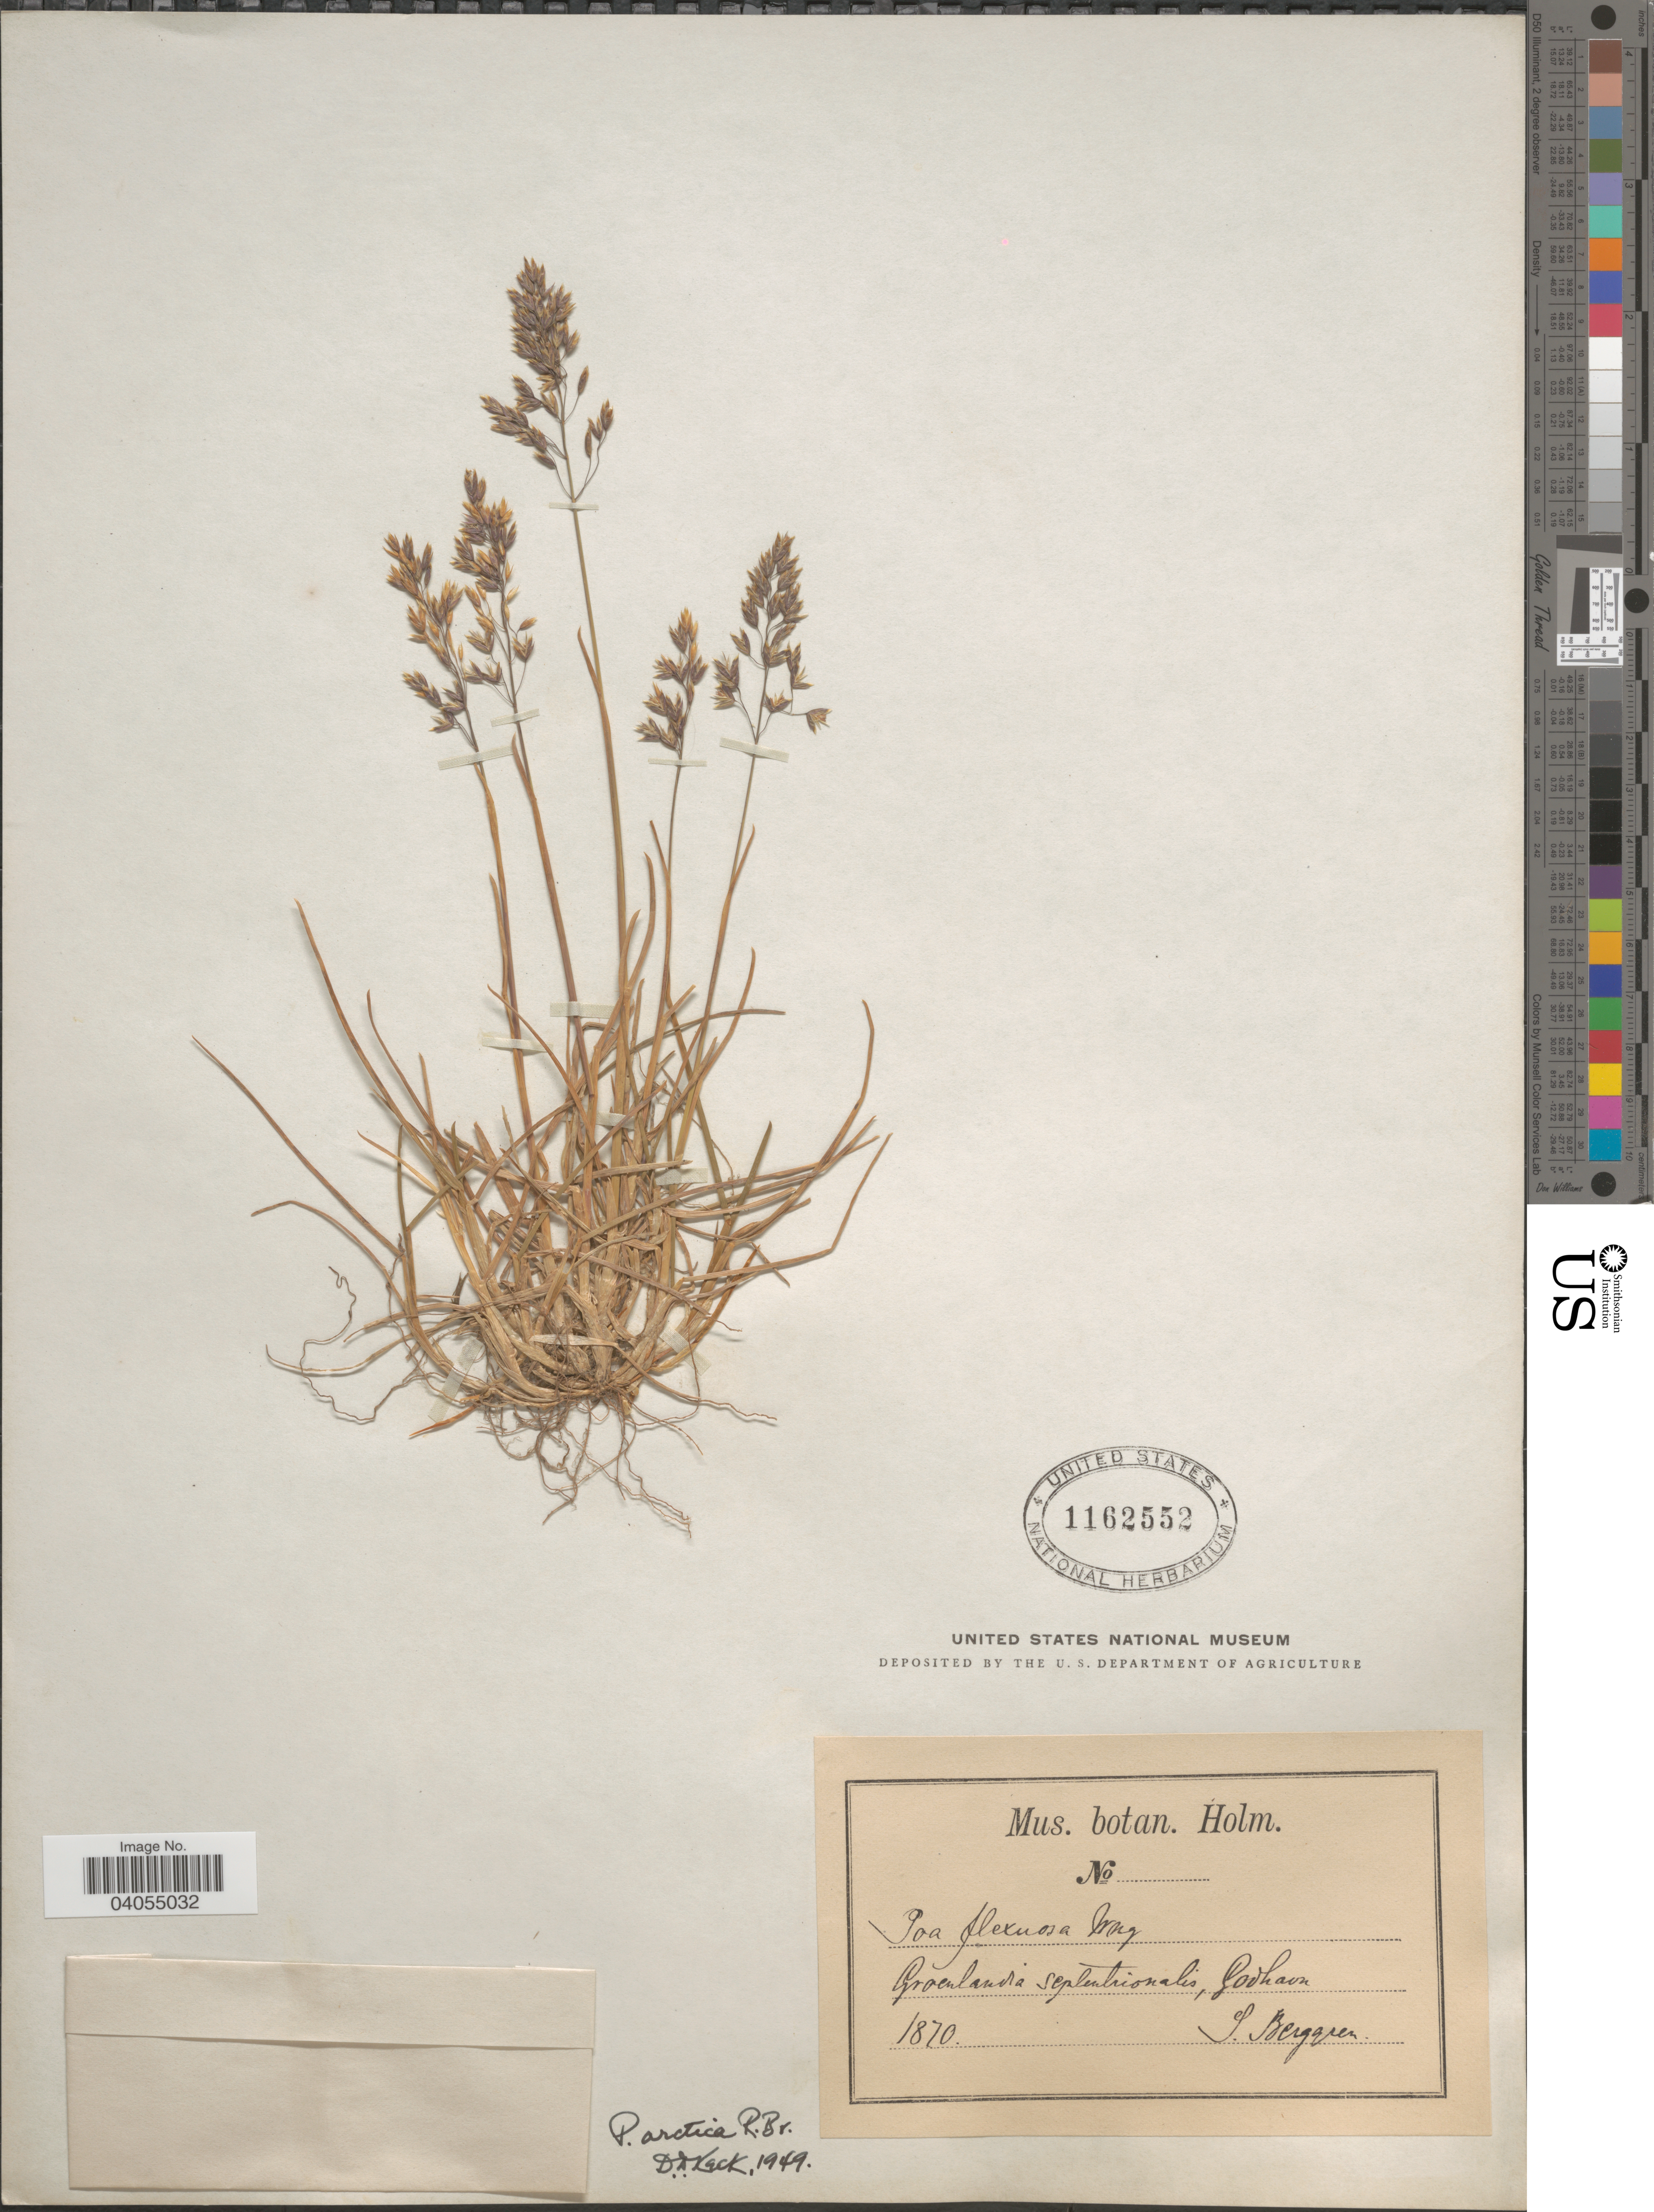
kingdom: Plantae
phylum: Tracheophyta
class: Liliopsida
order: Poales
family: Poaceae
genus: Poa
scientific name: Poa arctica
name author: R. Br.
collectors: J. Berggren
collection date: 1870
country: Greenland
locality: Groenlandia septentrionalis, Godhavn.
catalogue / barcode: US 1162552